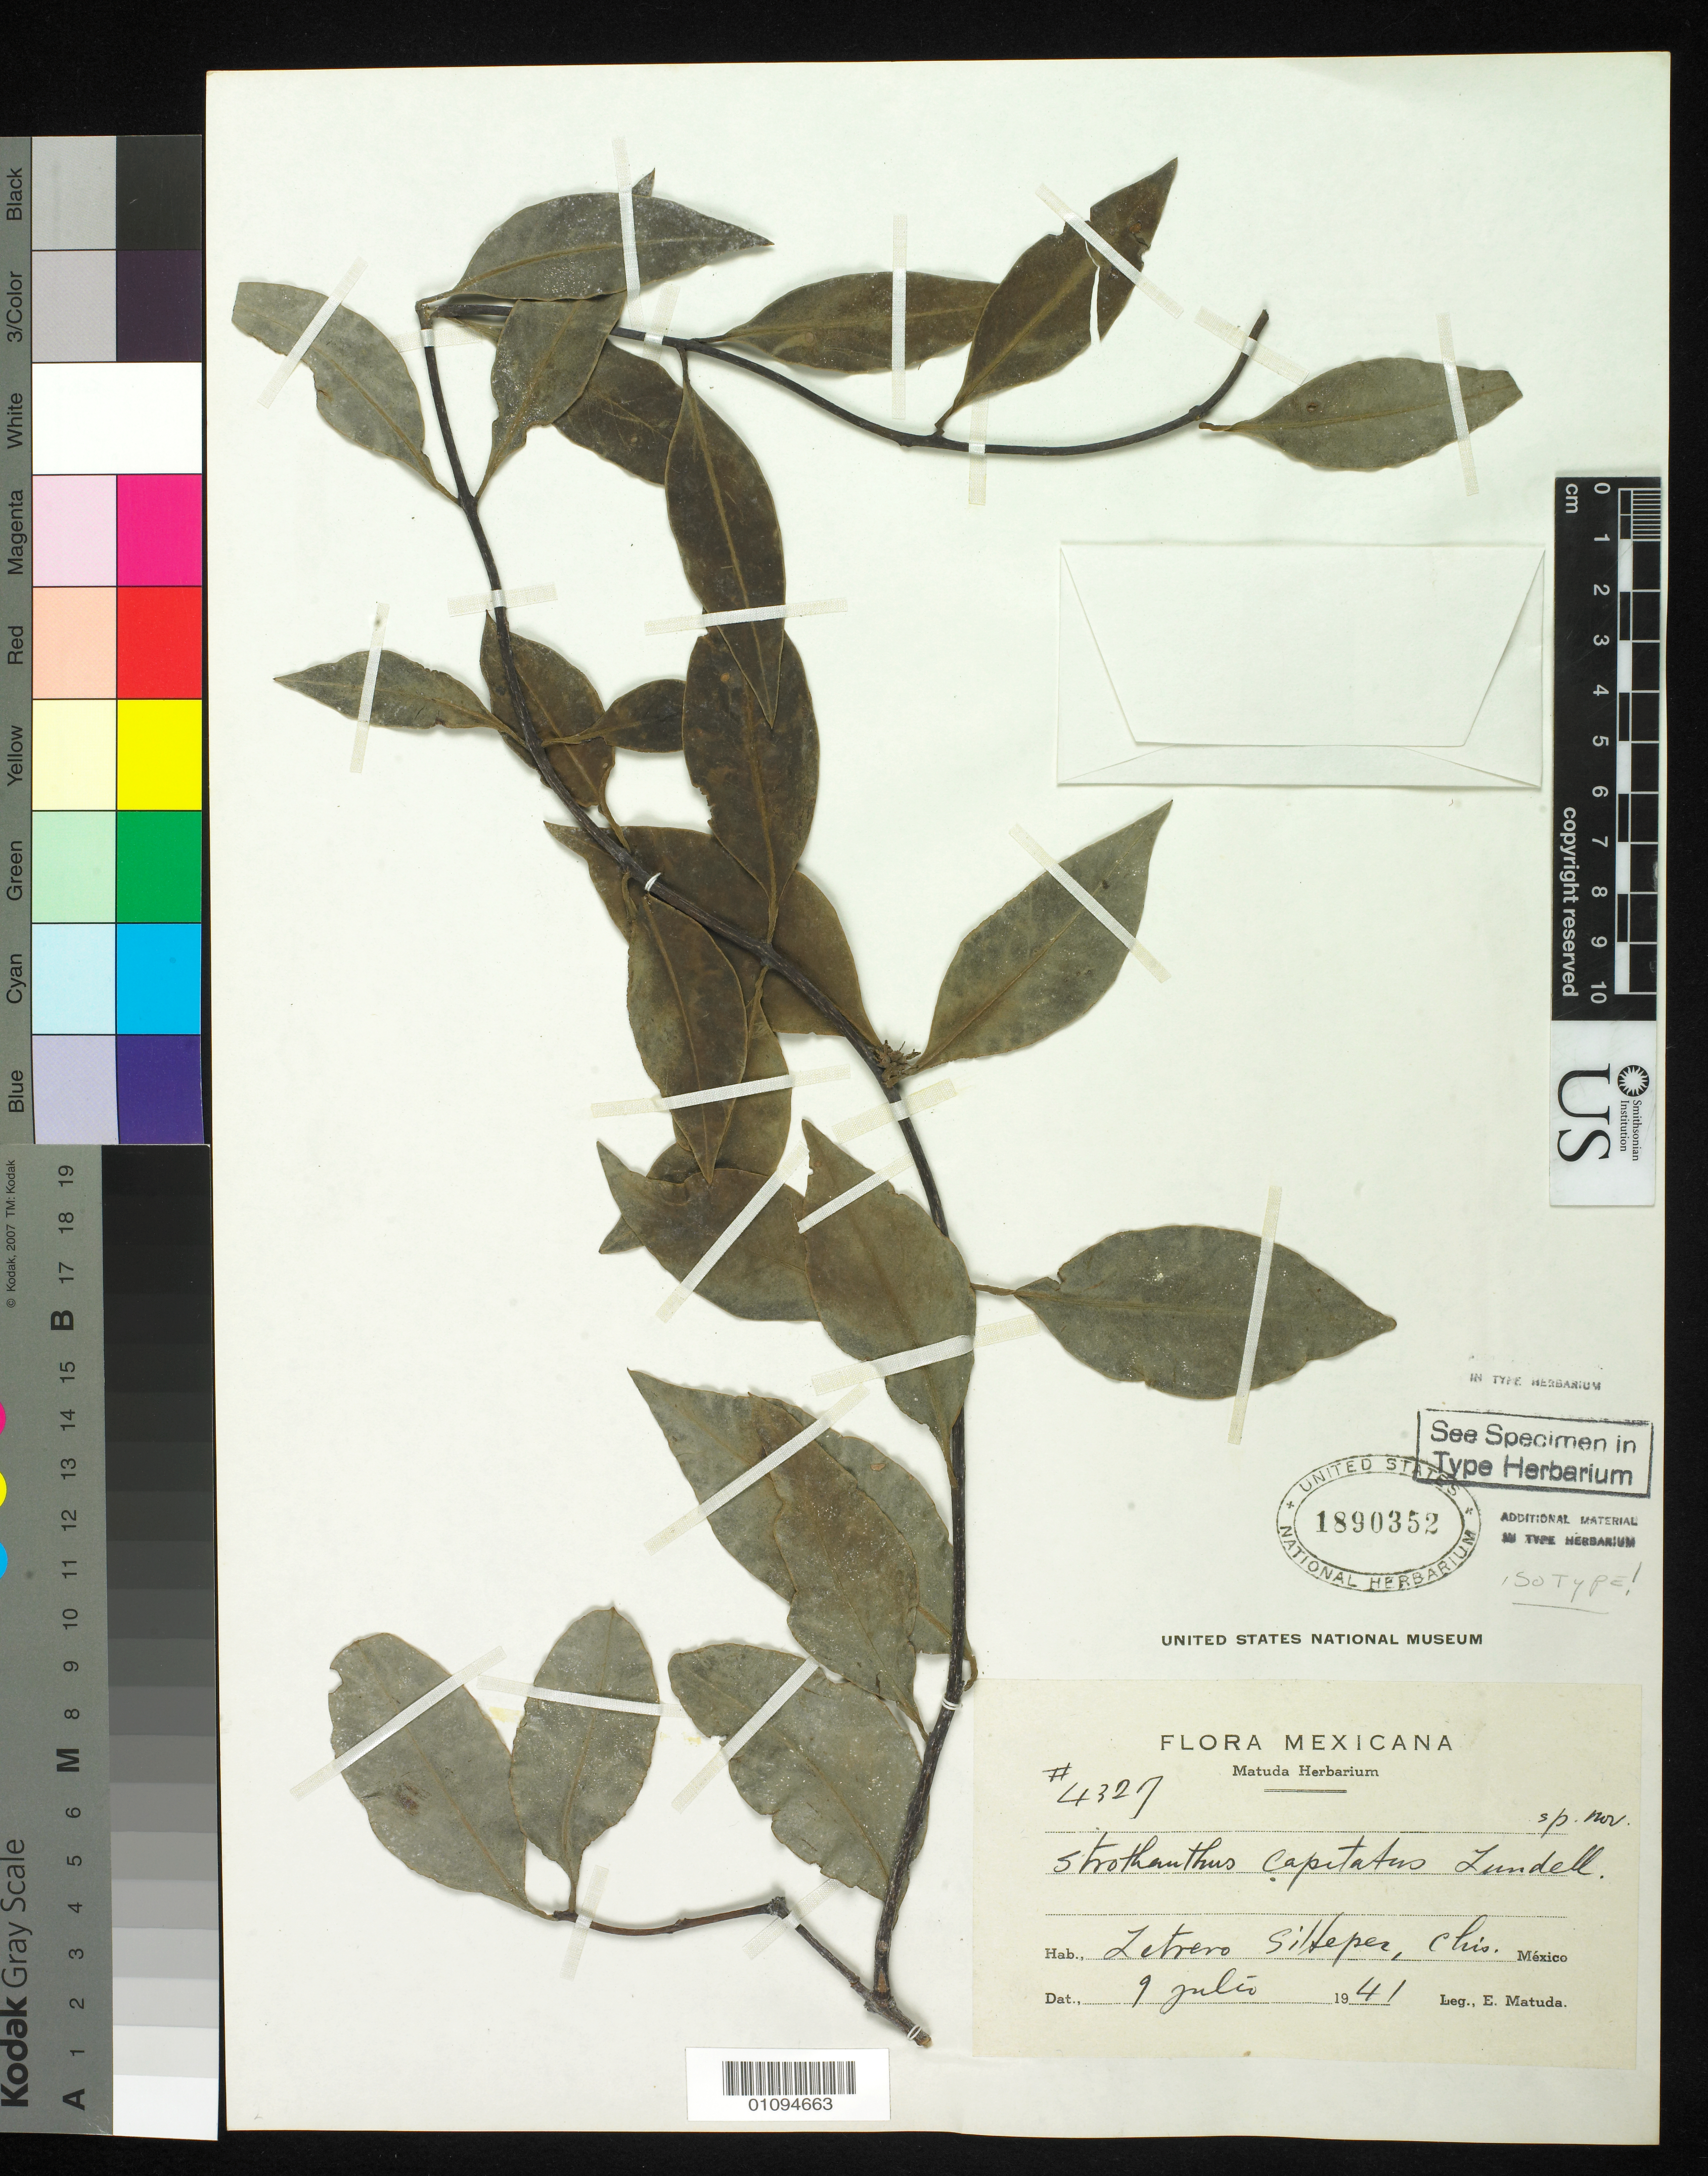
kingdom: Plantae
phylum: Tracheophyta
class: Magnoliopsida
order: Santalales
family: Loranthaceae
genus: Struthanthus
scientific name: Struthanthus capitatus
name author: Lundell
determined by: Matuda, E.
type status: Isotype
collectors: E. Matuda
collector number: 4327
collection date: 1941-07-09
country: Mexico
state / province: Chihuahua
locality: Letrero near Siltepec.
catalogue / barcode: US 1890352